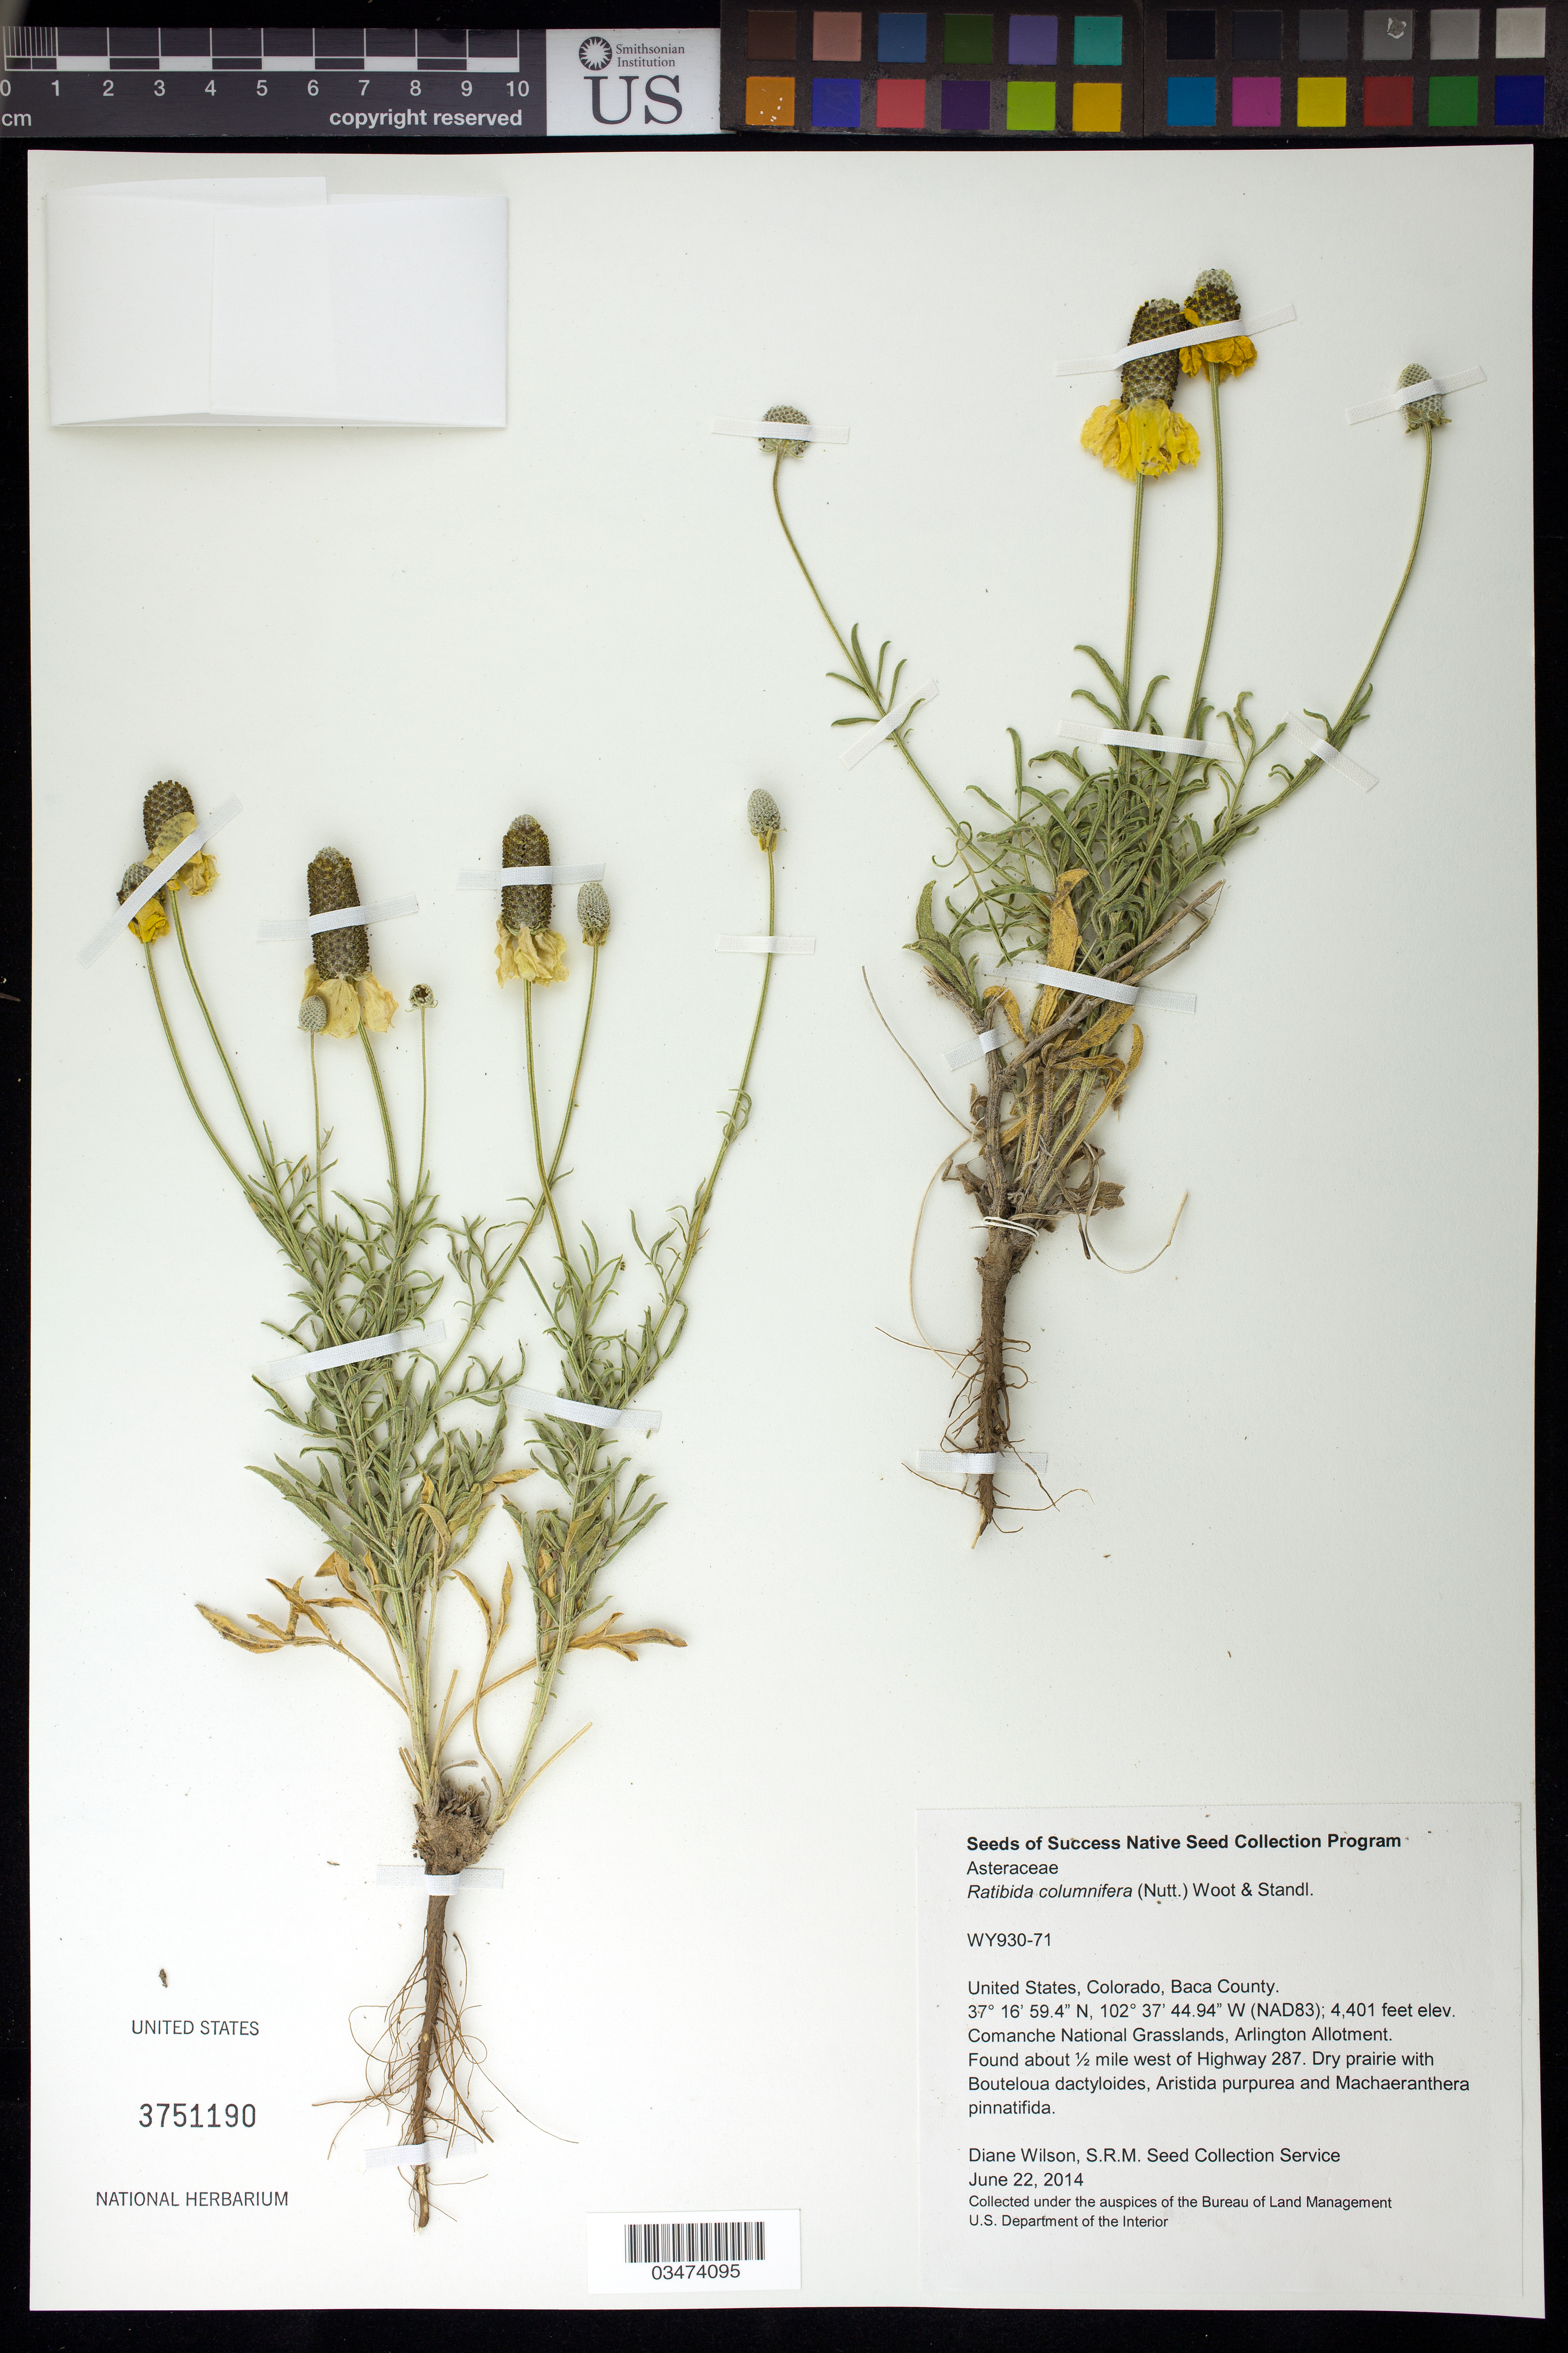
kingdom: Plantae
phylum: Tracheophyta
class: Magnoliopsida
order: Asterales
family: Asteraceae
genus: Ratibida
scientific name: Ratibida columnifera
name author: (Nutt.) Wooton & Standl.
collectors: D. Wilson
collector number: WY930-71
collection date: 2014-06-22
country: United States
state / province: Colorado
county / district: Baca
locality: Comanche National Grasslands, Arlington Allotment, about 1/ 2 mi. W of Hwy 287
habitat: Dry prairie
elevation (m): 1341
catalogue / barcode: US 3751190